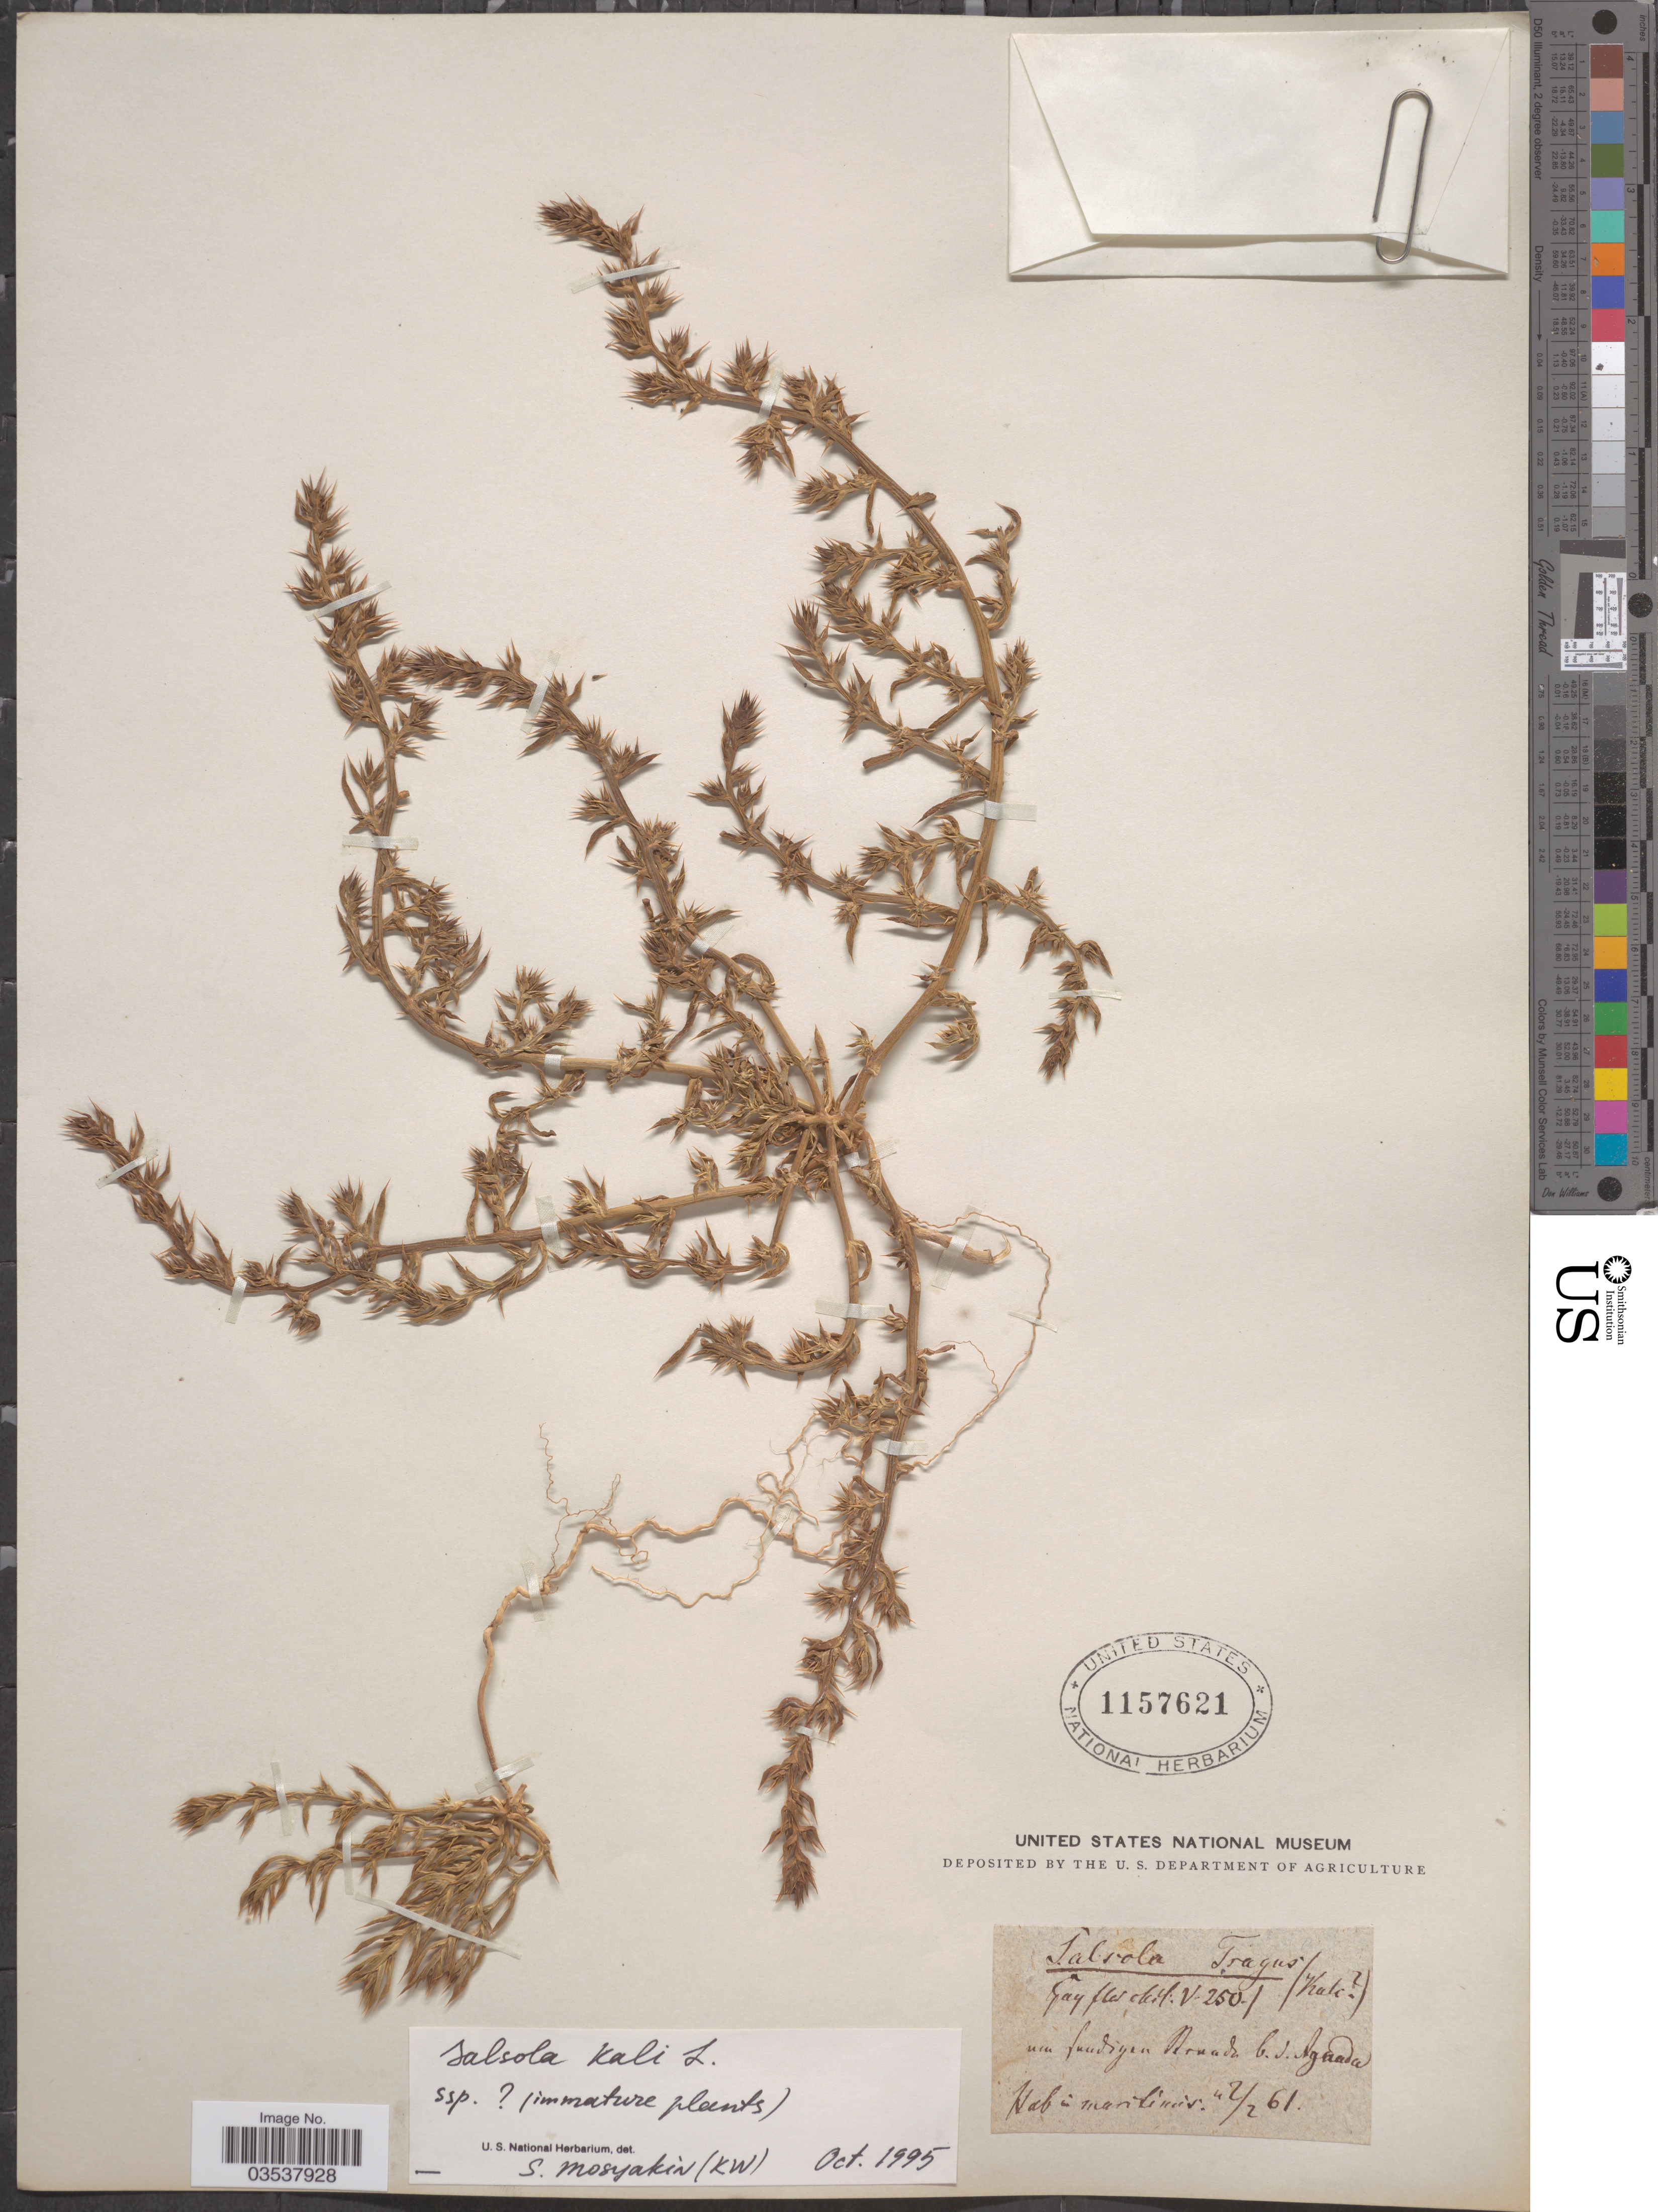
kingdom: Plantae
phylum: Tracheophyta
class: Magnoliopsida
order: Caryophyllales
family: Amaranthaceae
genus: Salsola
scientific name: Salsola kali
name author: L.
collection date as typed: Transcribed d/m/y: 2/2/61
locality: [illegible text] Agaada[interpreted]. In maritimis.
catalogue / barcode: US 1157621